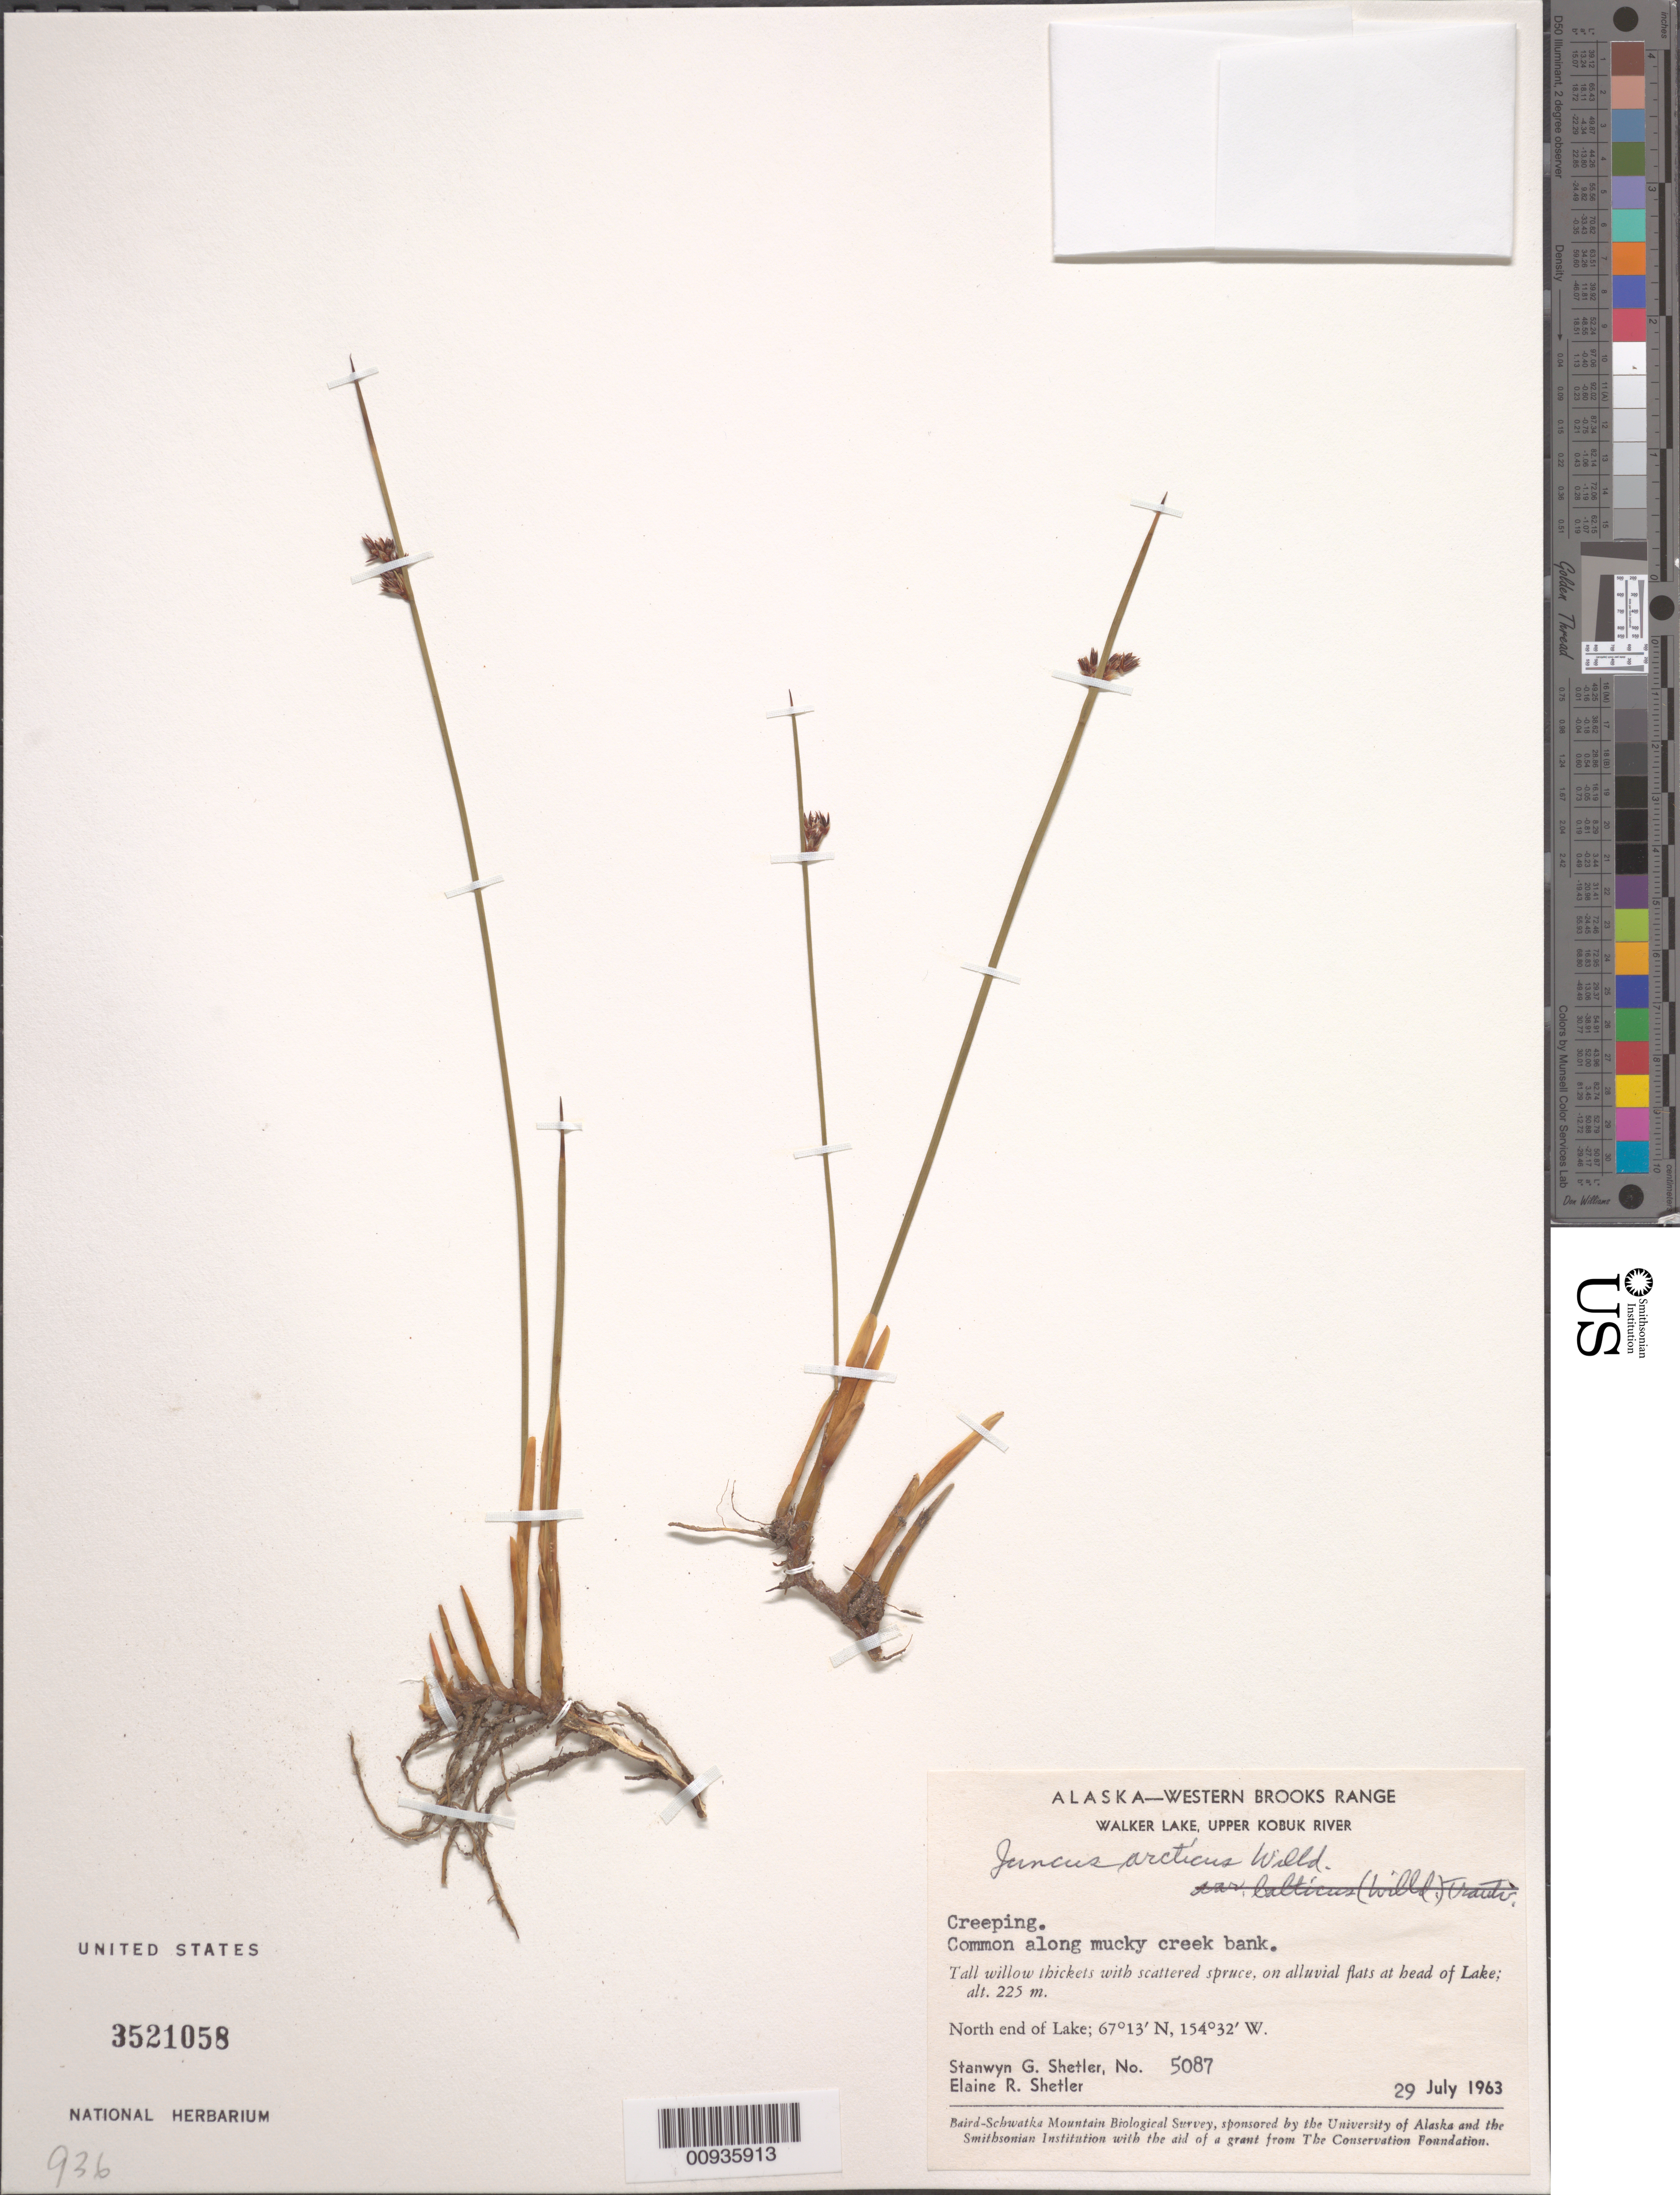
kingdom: Plantae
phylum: Tracheophyta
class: Liliopsida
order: Poales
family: Juncaceae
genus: Juncus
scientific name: Juncus arcticus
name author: Willd.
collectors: S. Shetler & E. R. Shetler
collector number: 5087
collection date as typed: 29 Jul 1963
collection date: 1963-07-29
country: United States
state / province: Alaska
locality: North end of Walker Lake. Western Brooks Range, Upper Kobuk River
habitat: Tall willow thickets with scattered spruce, on alluvial flats at head of Lake. Common along mucky creek bank.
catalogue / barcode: US 3521058